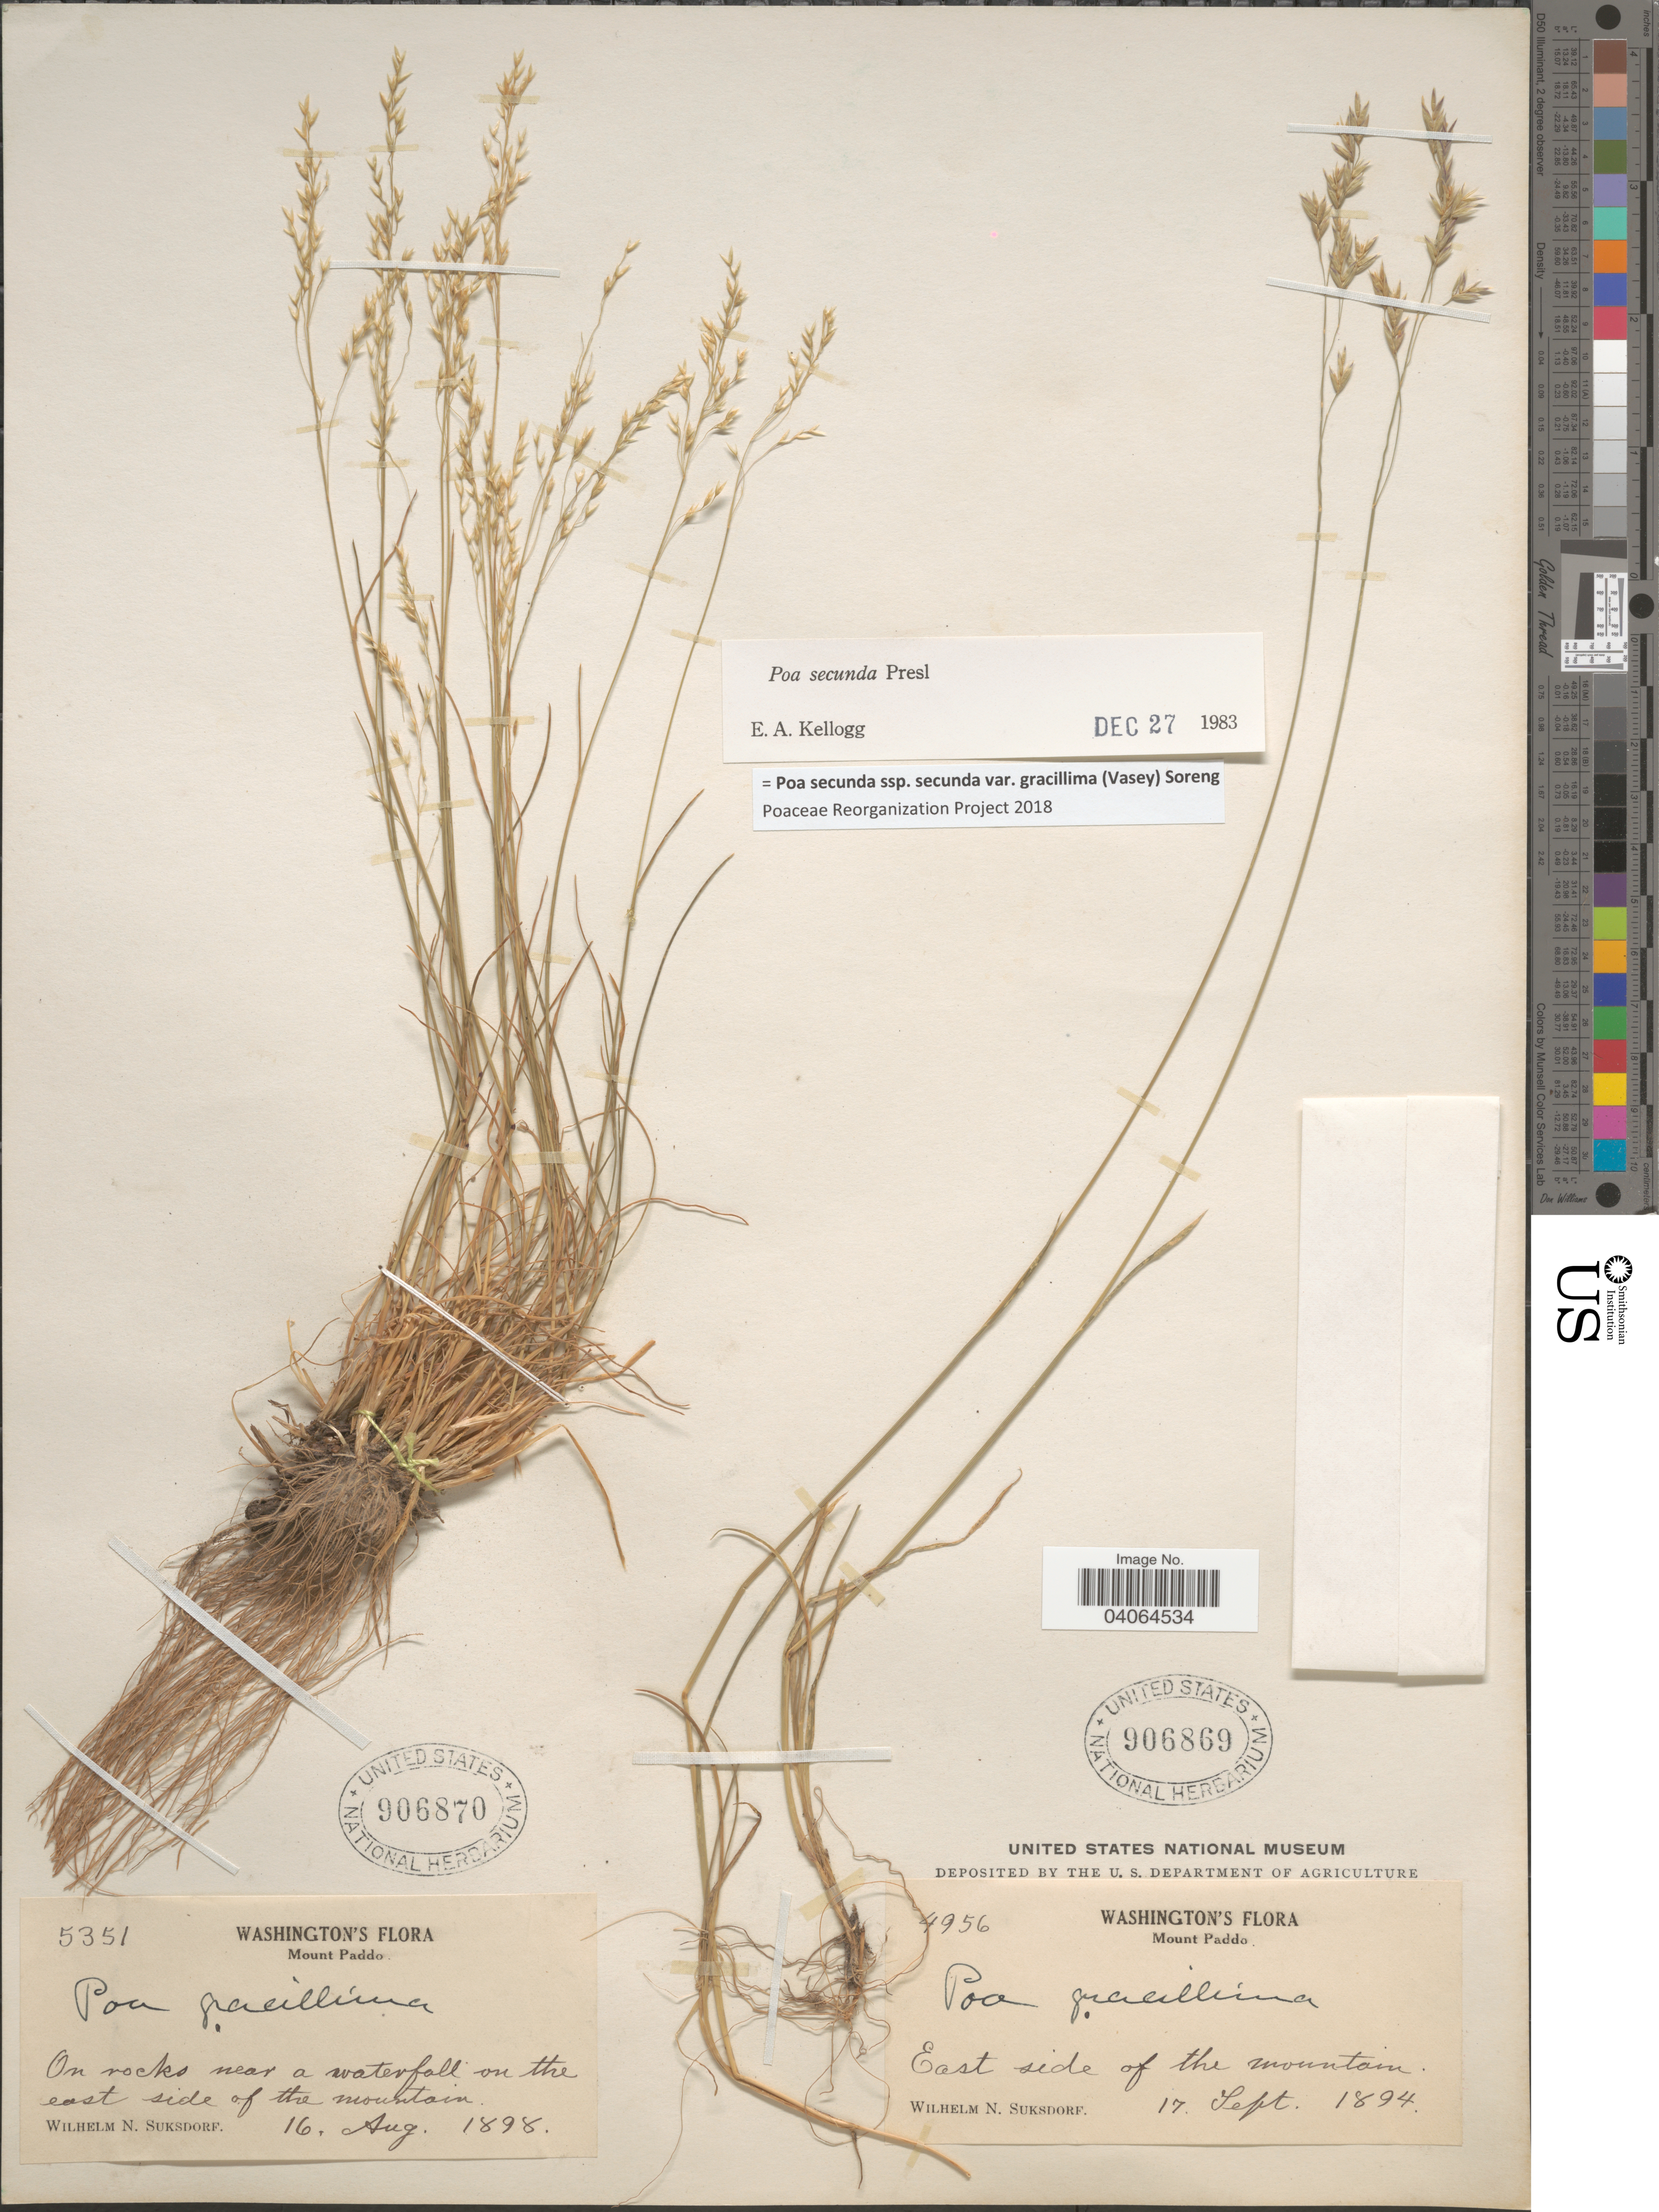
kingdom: Plantae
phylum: Tracheophyta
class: Liliopsida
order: Poales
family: Poaceae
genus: Poa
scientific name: Poa secunda subsp. secunda var. gracillima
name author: (Vasey) Soreng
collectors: W. N. Suksdorf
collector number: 5351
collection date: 1898-08-16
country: United States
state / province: Washington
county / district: Skamania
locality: Mount Paddo. On rocks near a waterfall on the east side of the mountain.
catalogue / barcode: US 906870-2